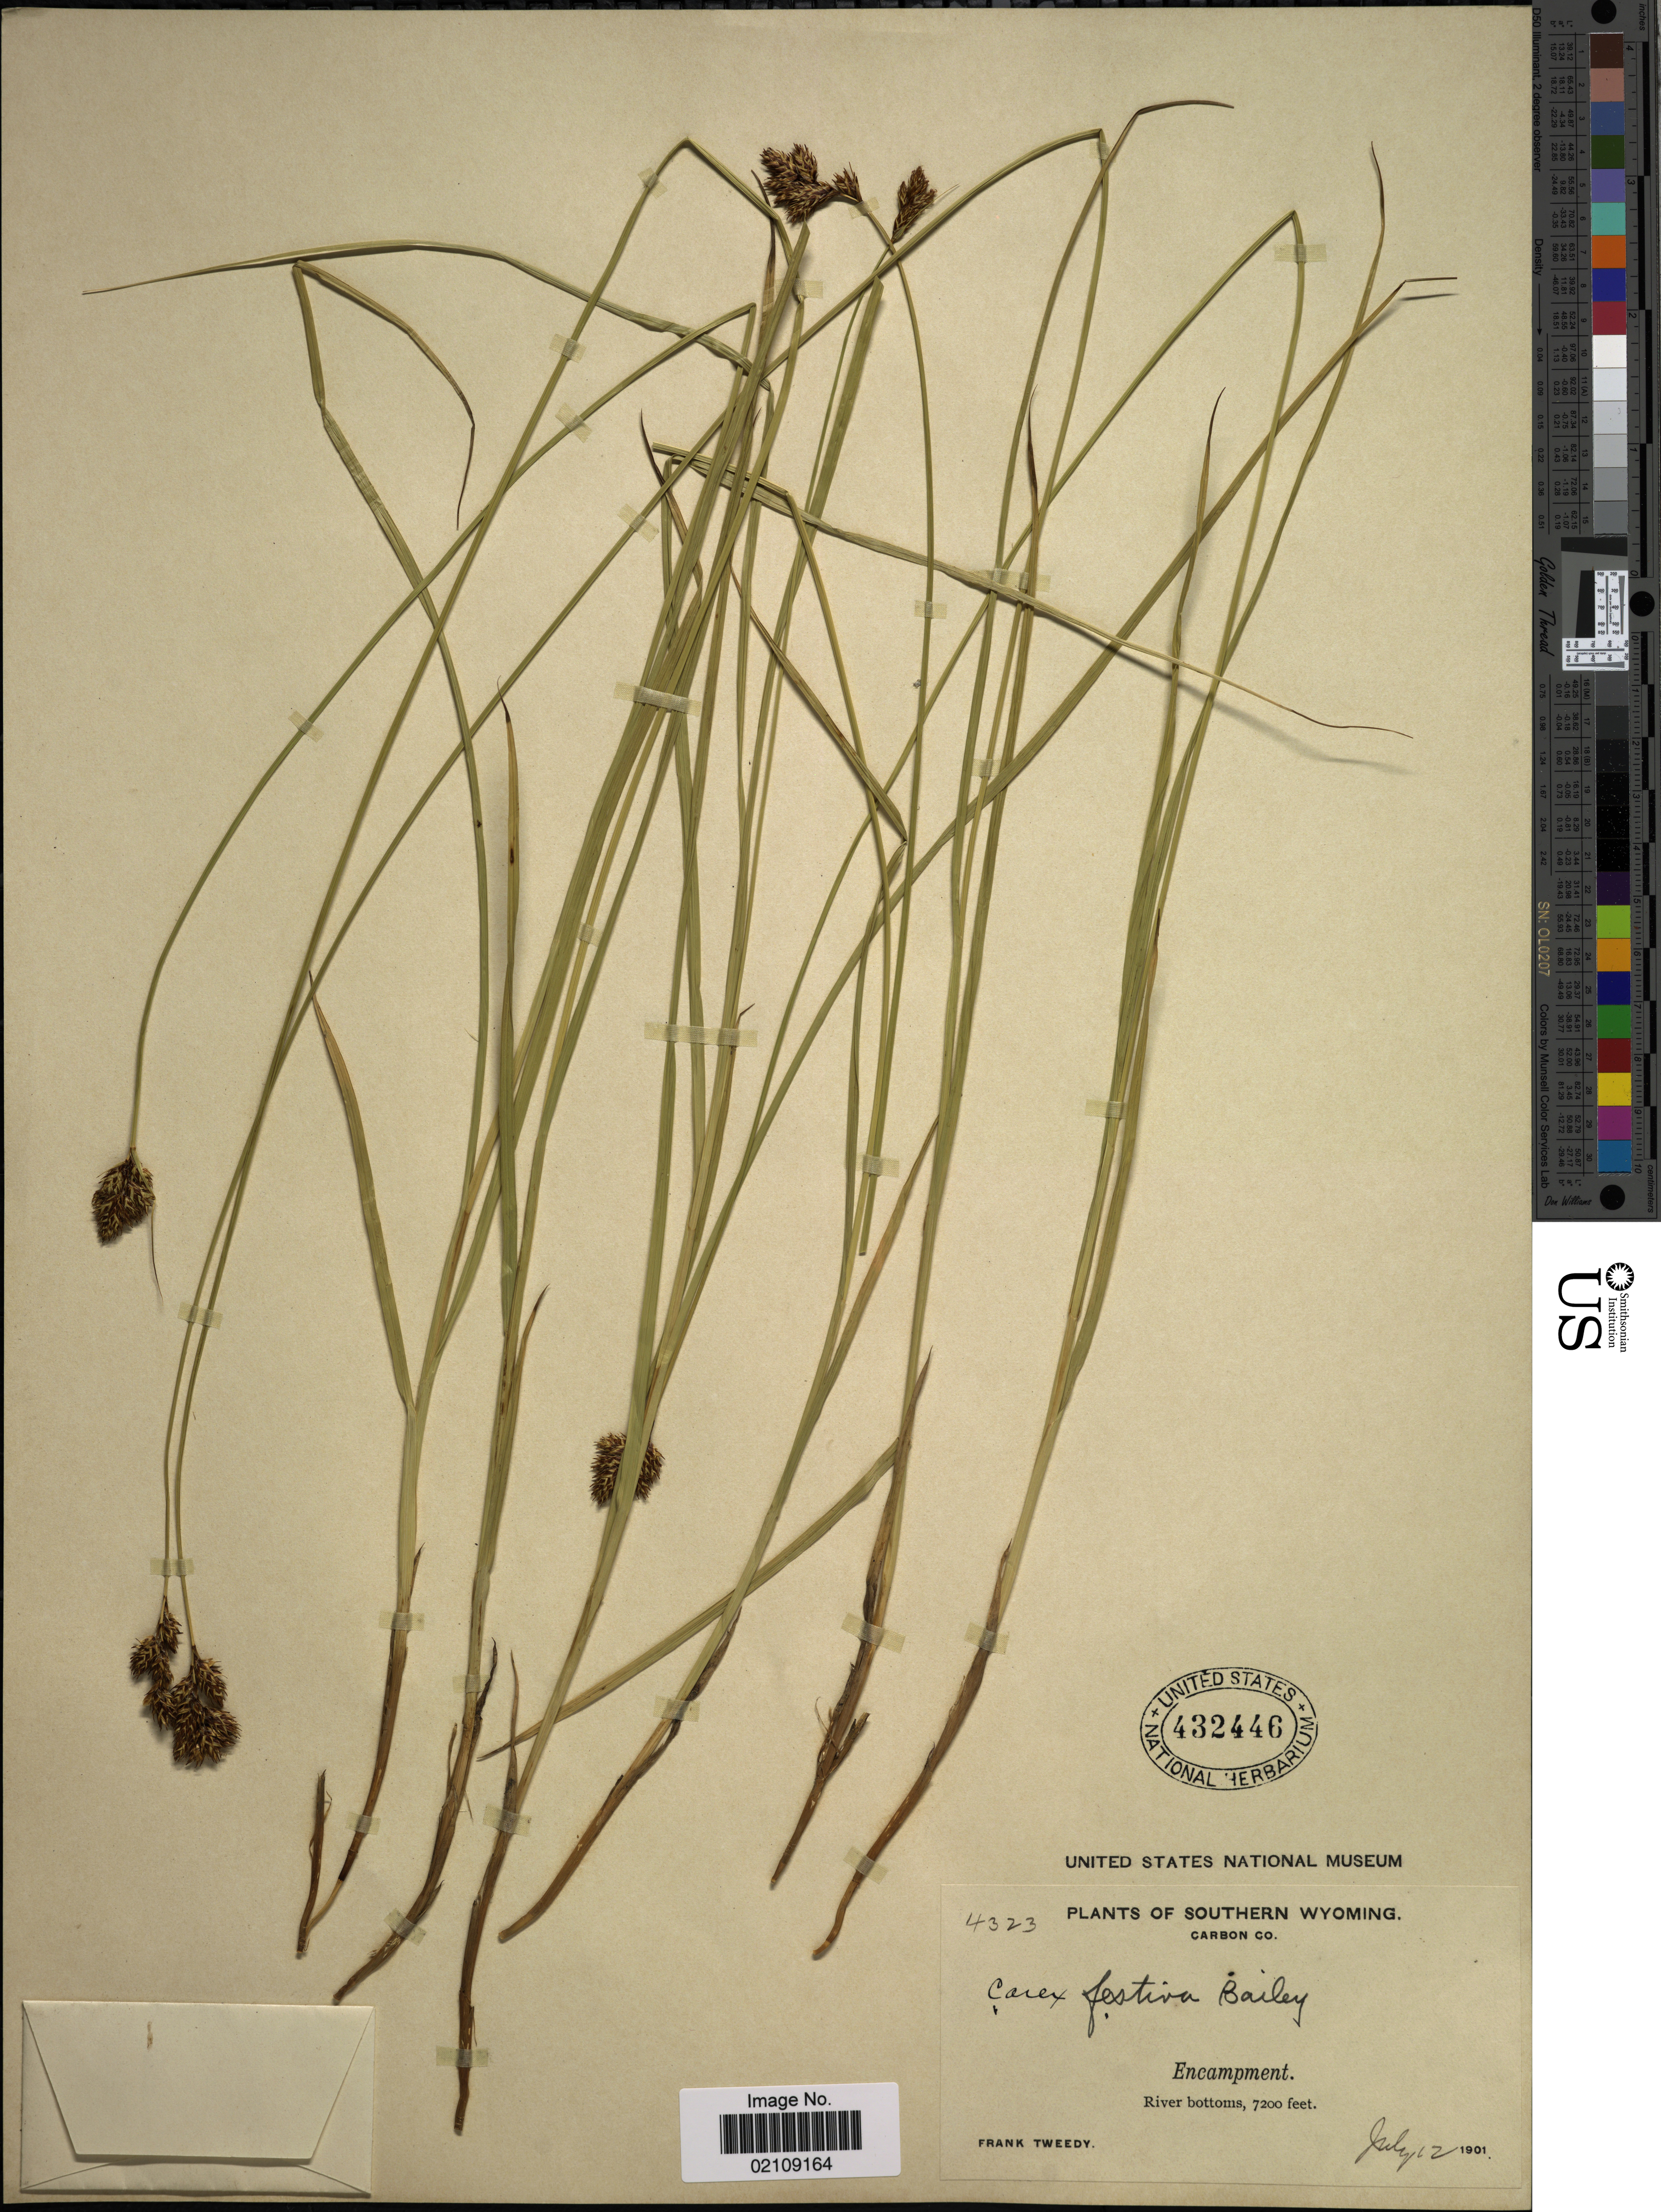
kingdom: Plantae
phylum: Tracheophyta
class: Liliopsida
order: Poales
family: Cyperaceae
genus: Carex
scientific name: Carex microptera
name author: Mack.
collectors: F. Tweedy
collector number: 4323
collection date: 1901-07-12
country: United States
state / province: Wyoming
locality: Southern Wyoming. Carbon Co. Encampment.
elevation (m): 2195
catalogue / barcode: US 432446